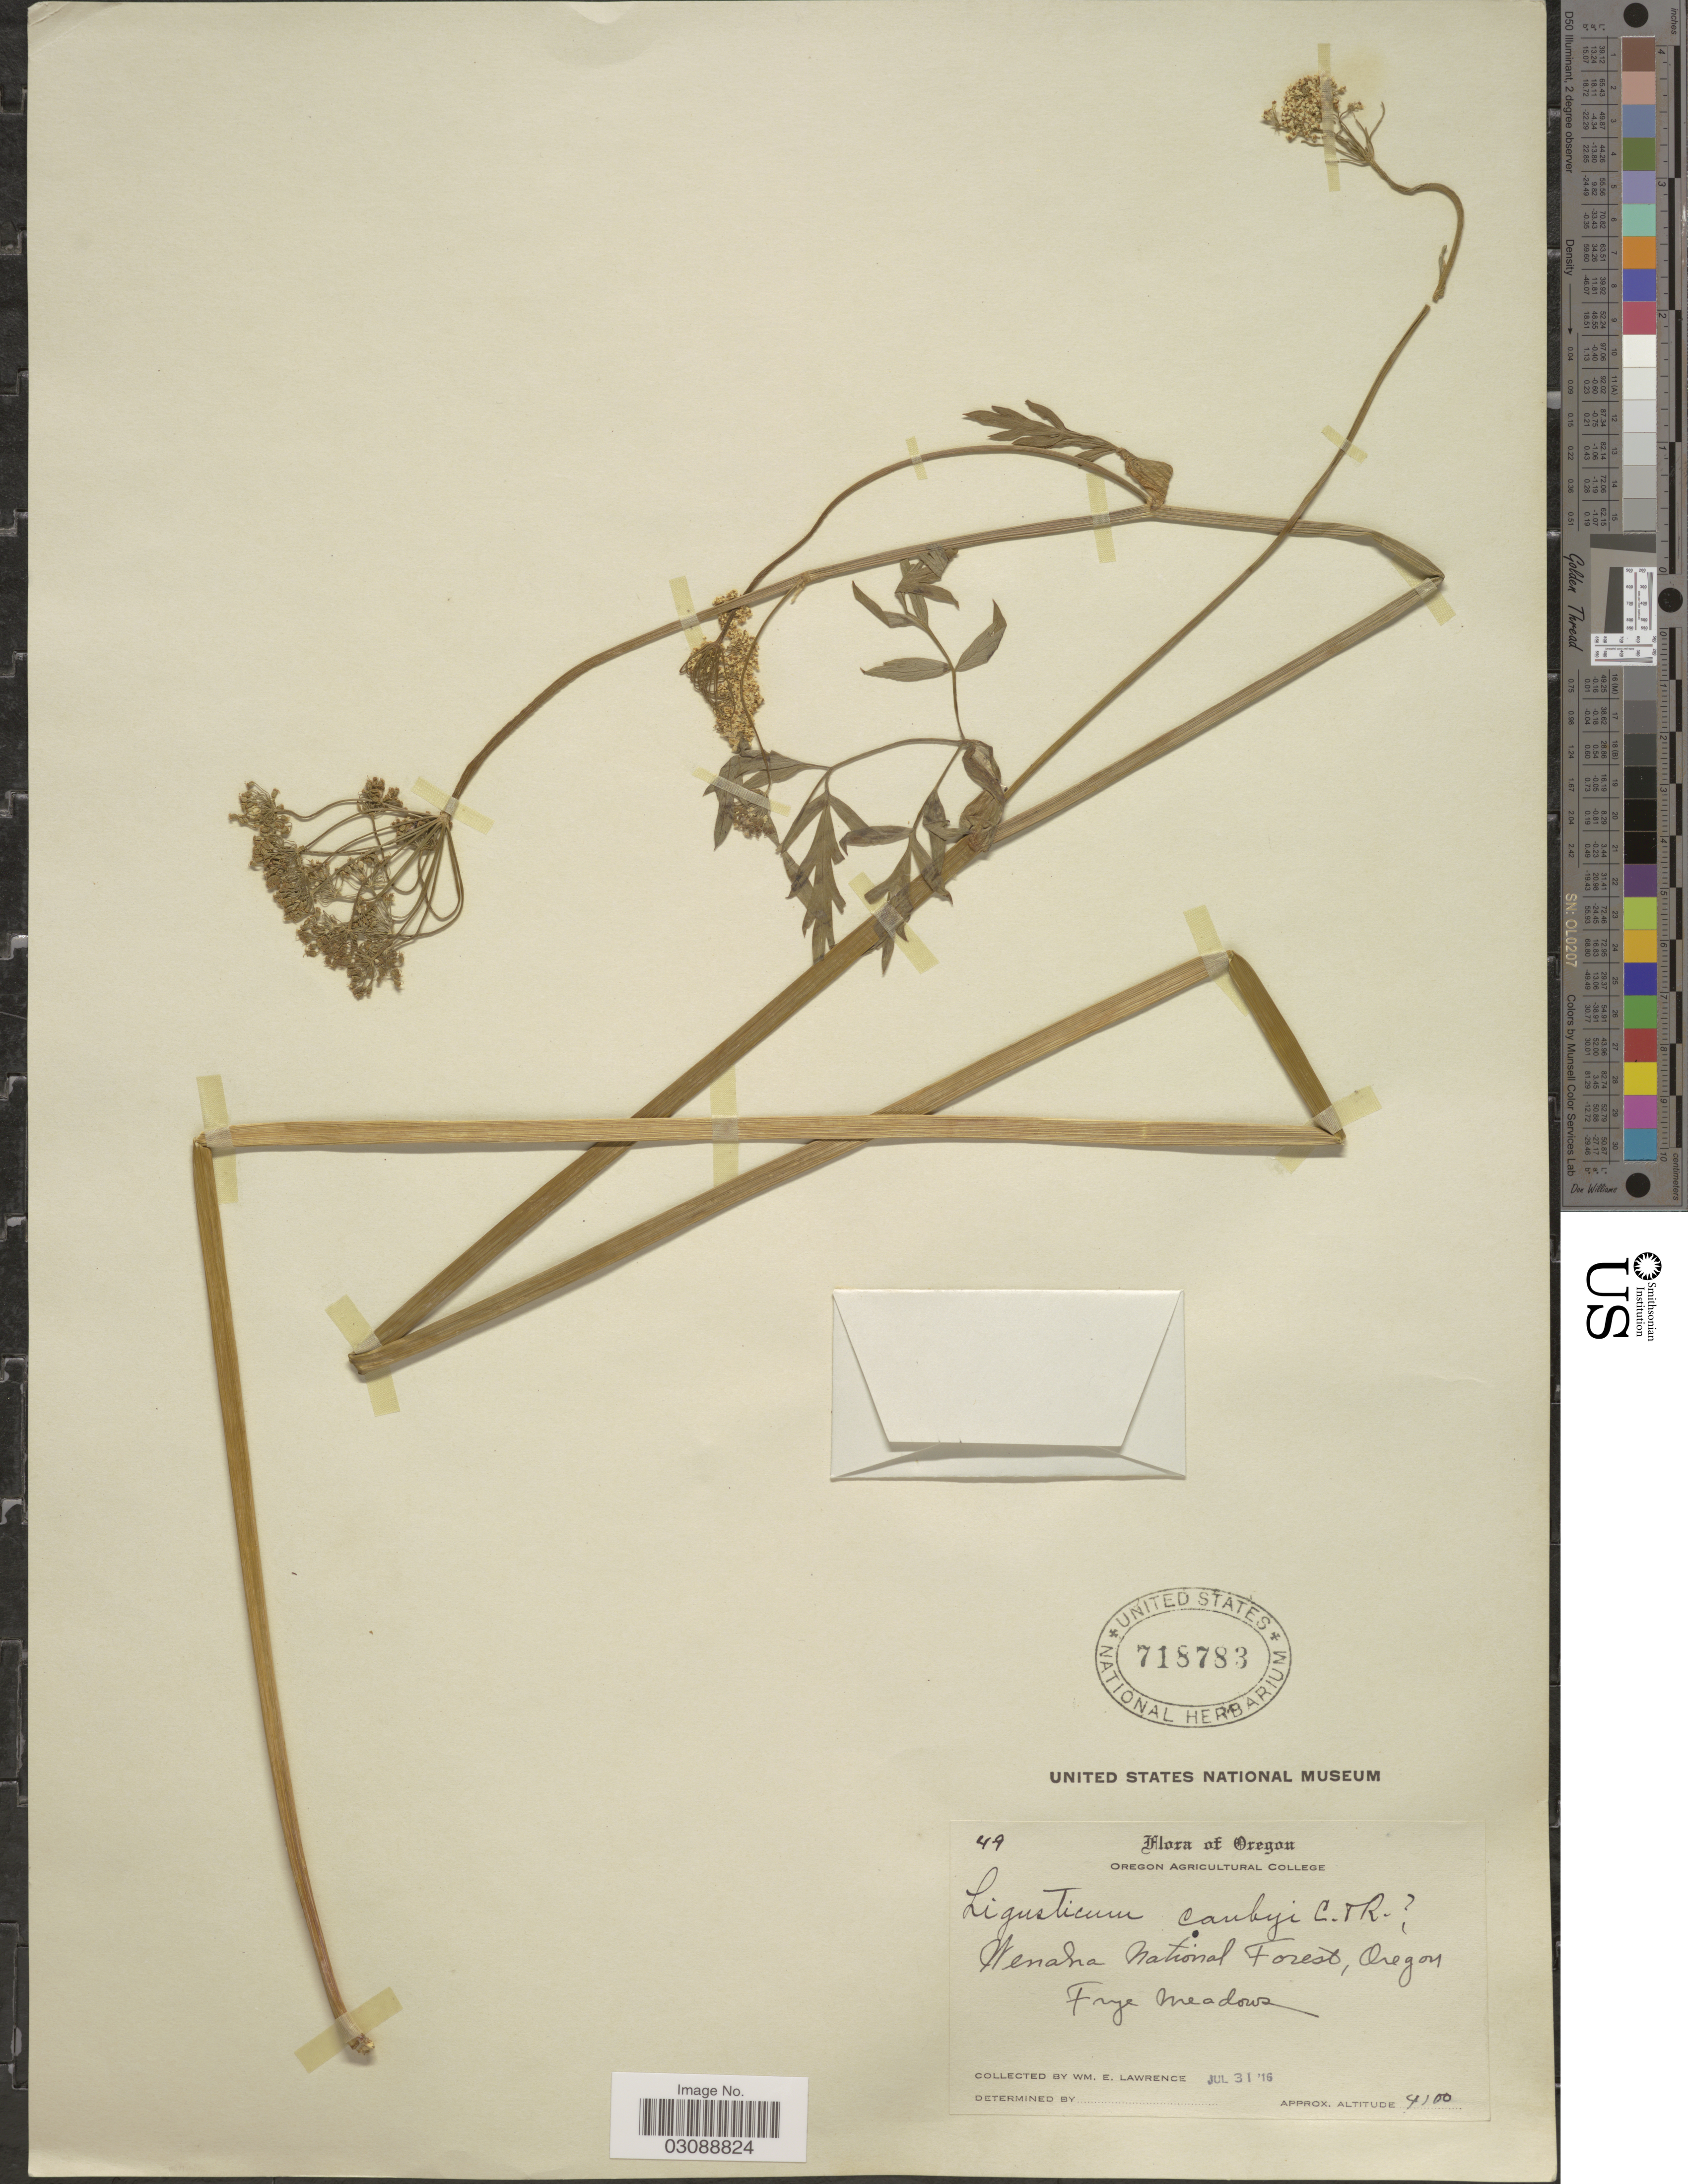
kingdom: Plantae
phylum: Tracheophyta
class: Magnoliopsida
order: Apiales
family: Apiaceae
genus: Ligusticum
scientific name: Ligusticum canbyi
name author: J.M. Coult. & Rose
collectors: W. Lawrence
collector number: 49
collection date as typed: Transcribed d/m/y: 31/7/16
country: United States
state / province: Oregon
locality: Menaha National Forest.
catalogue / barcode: US 718783